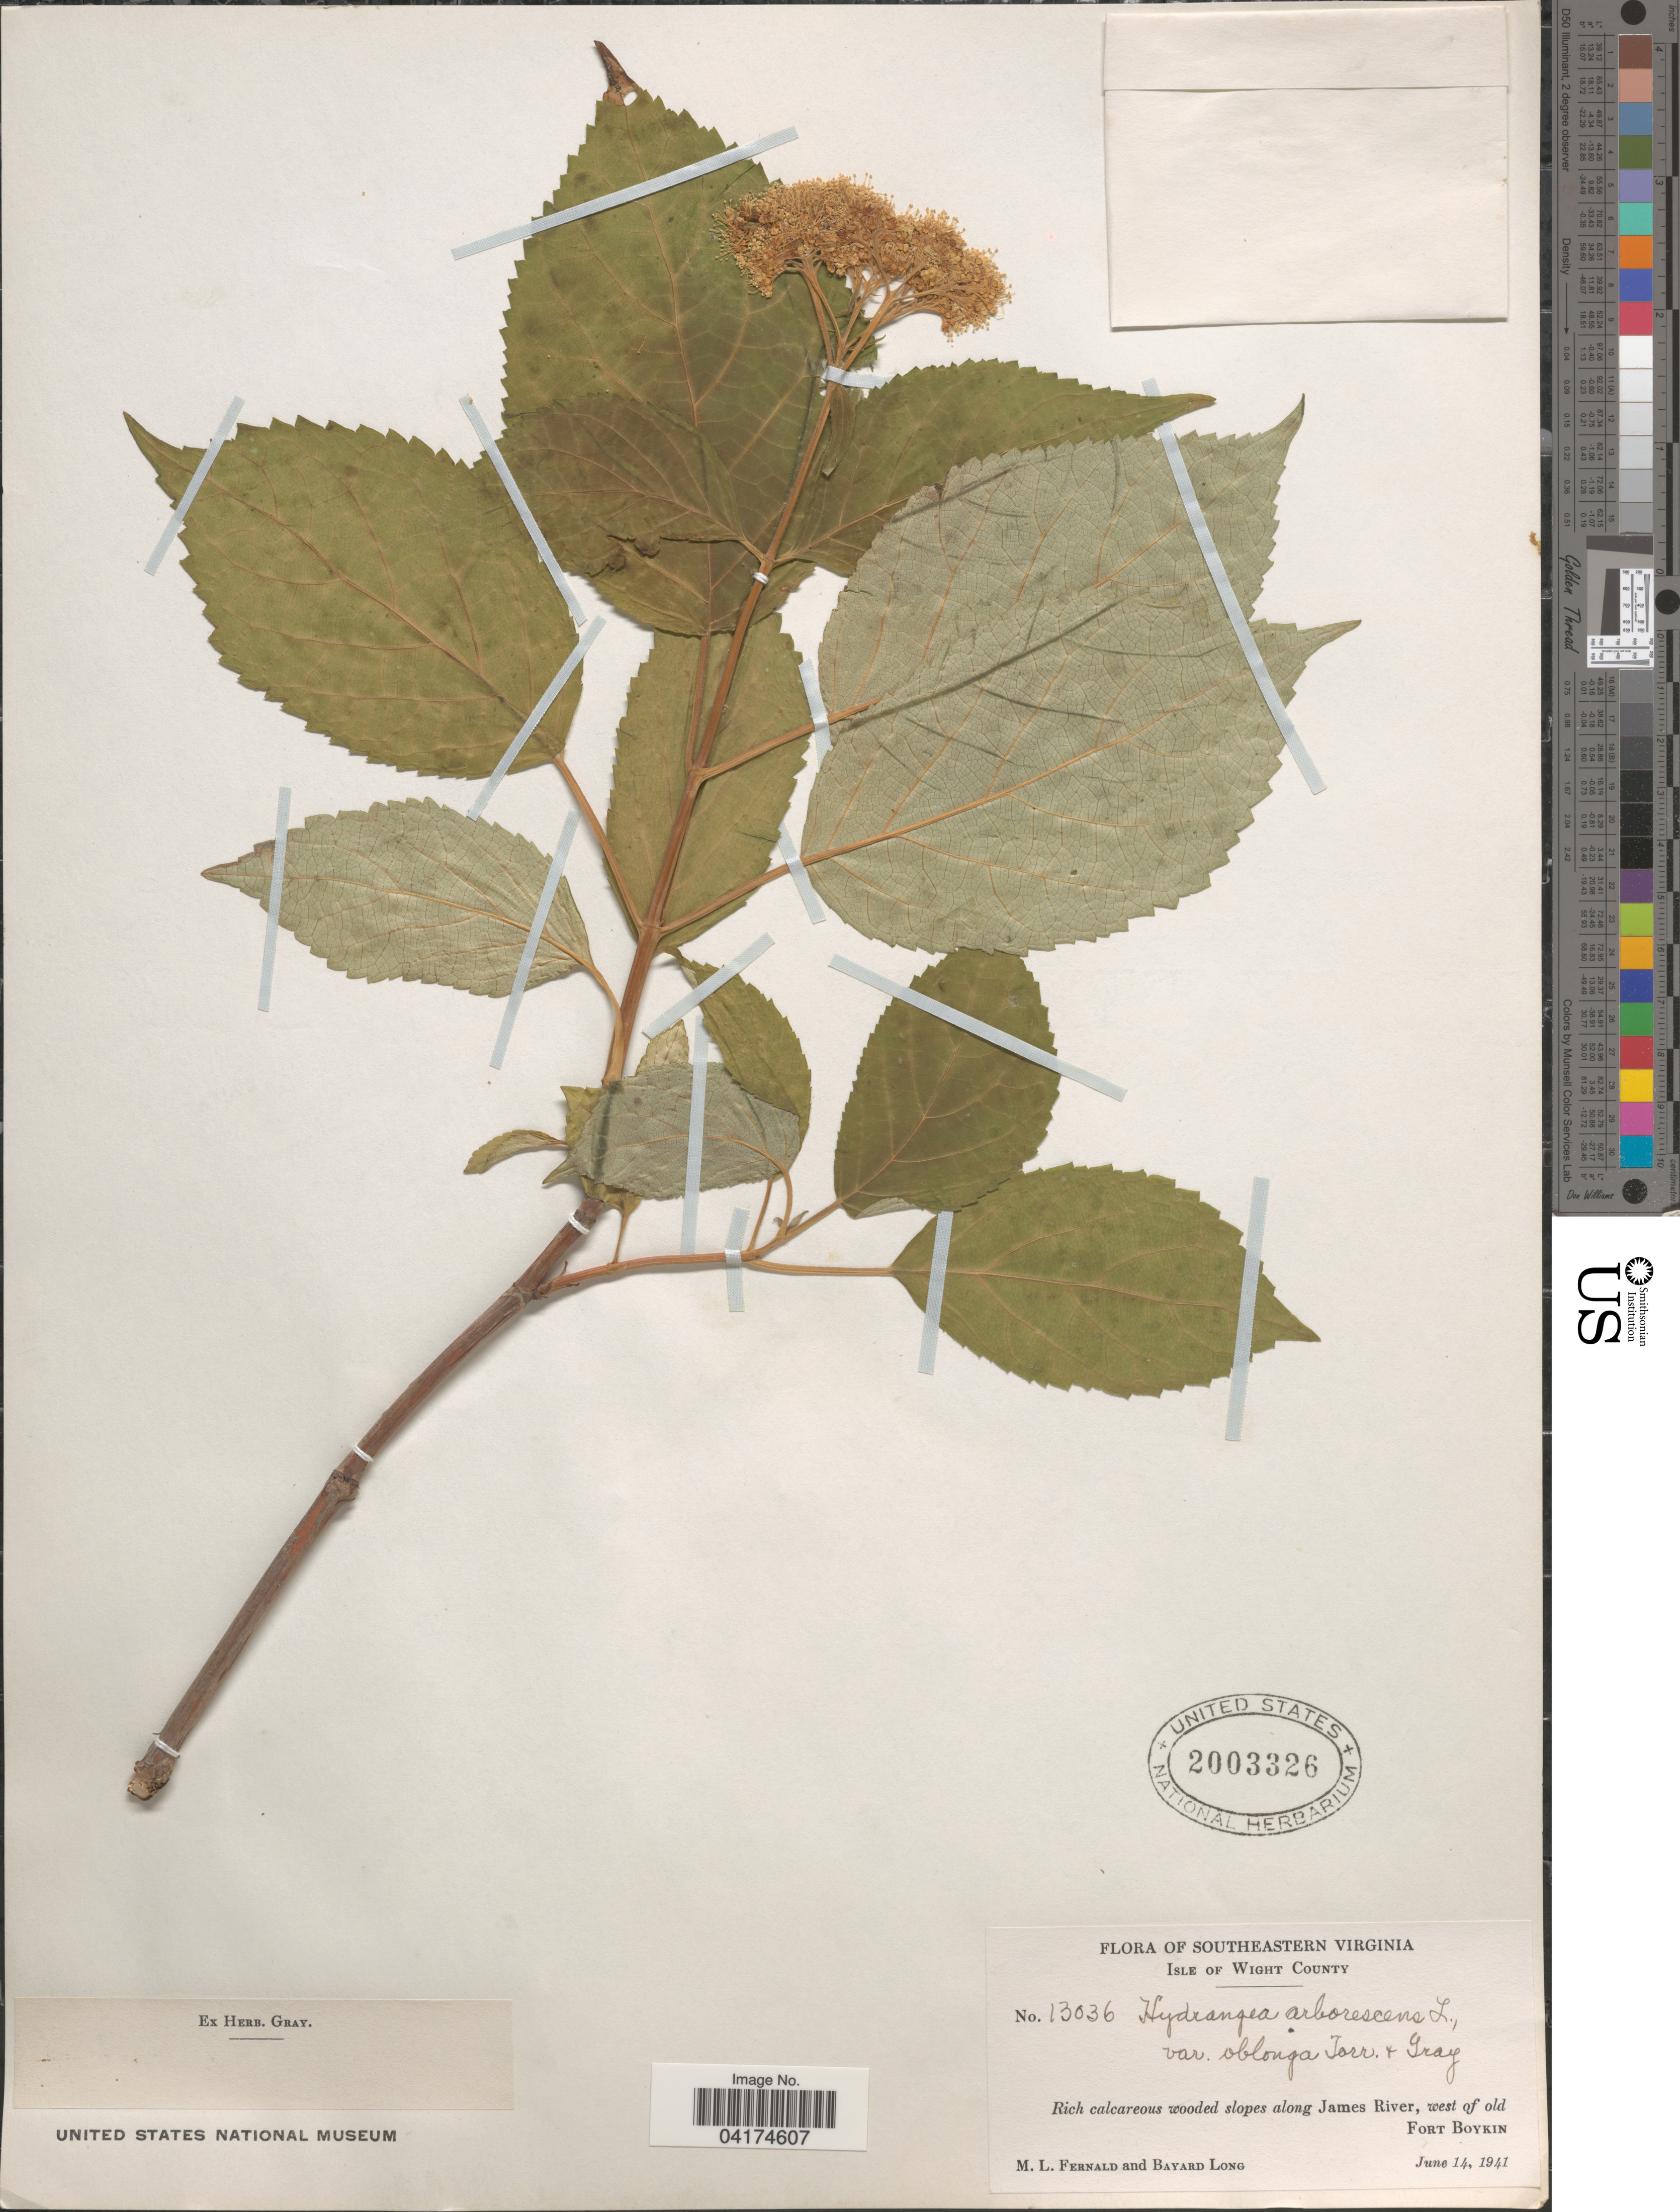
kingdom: Plantae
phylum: Tracheophyta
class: Magnoliopsida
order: Cornales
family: Hydrangeaceae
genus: Hydrangea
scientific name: Hydrangea arborescens var. oblonga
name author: L.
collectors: M. L. Fernald & B. Long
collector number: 13036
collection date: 1941-06-14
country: United States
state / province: Virginia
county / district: Isle of Wight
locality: Southeastern Virginia. Isle of Wight County. Along James River, west of old Fort Boykin.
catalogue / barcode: US 2003326